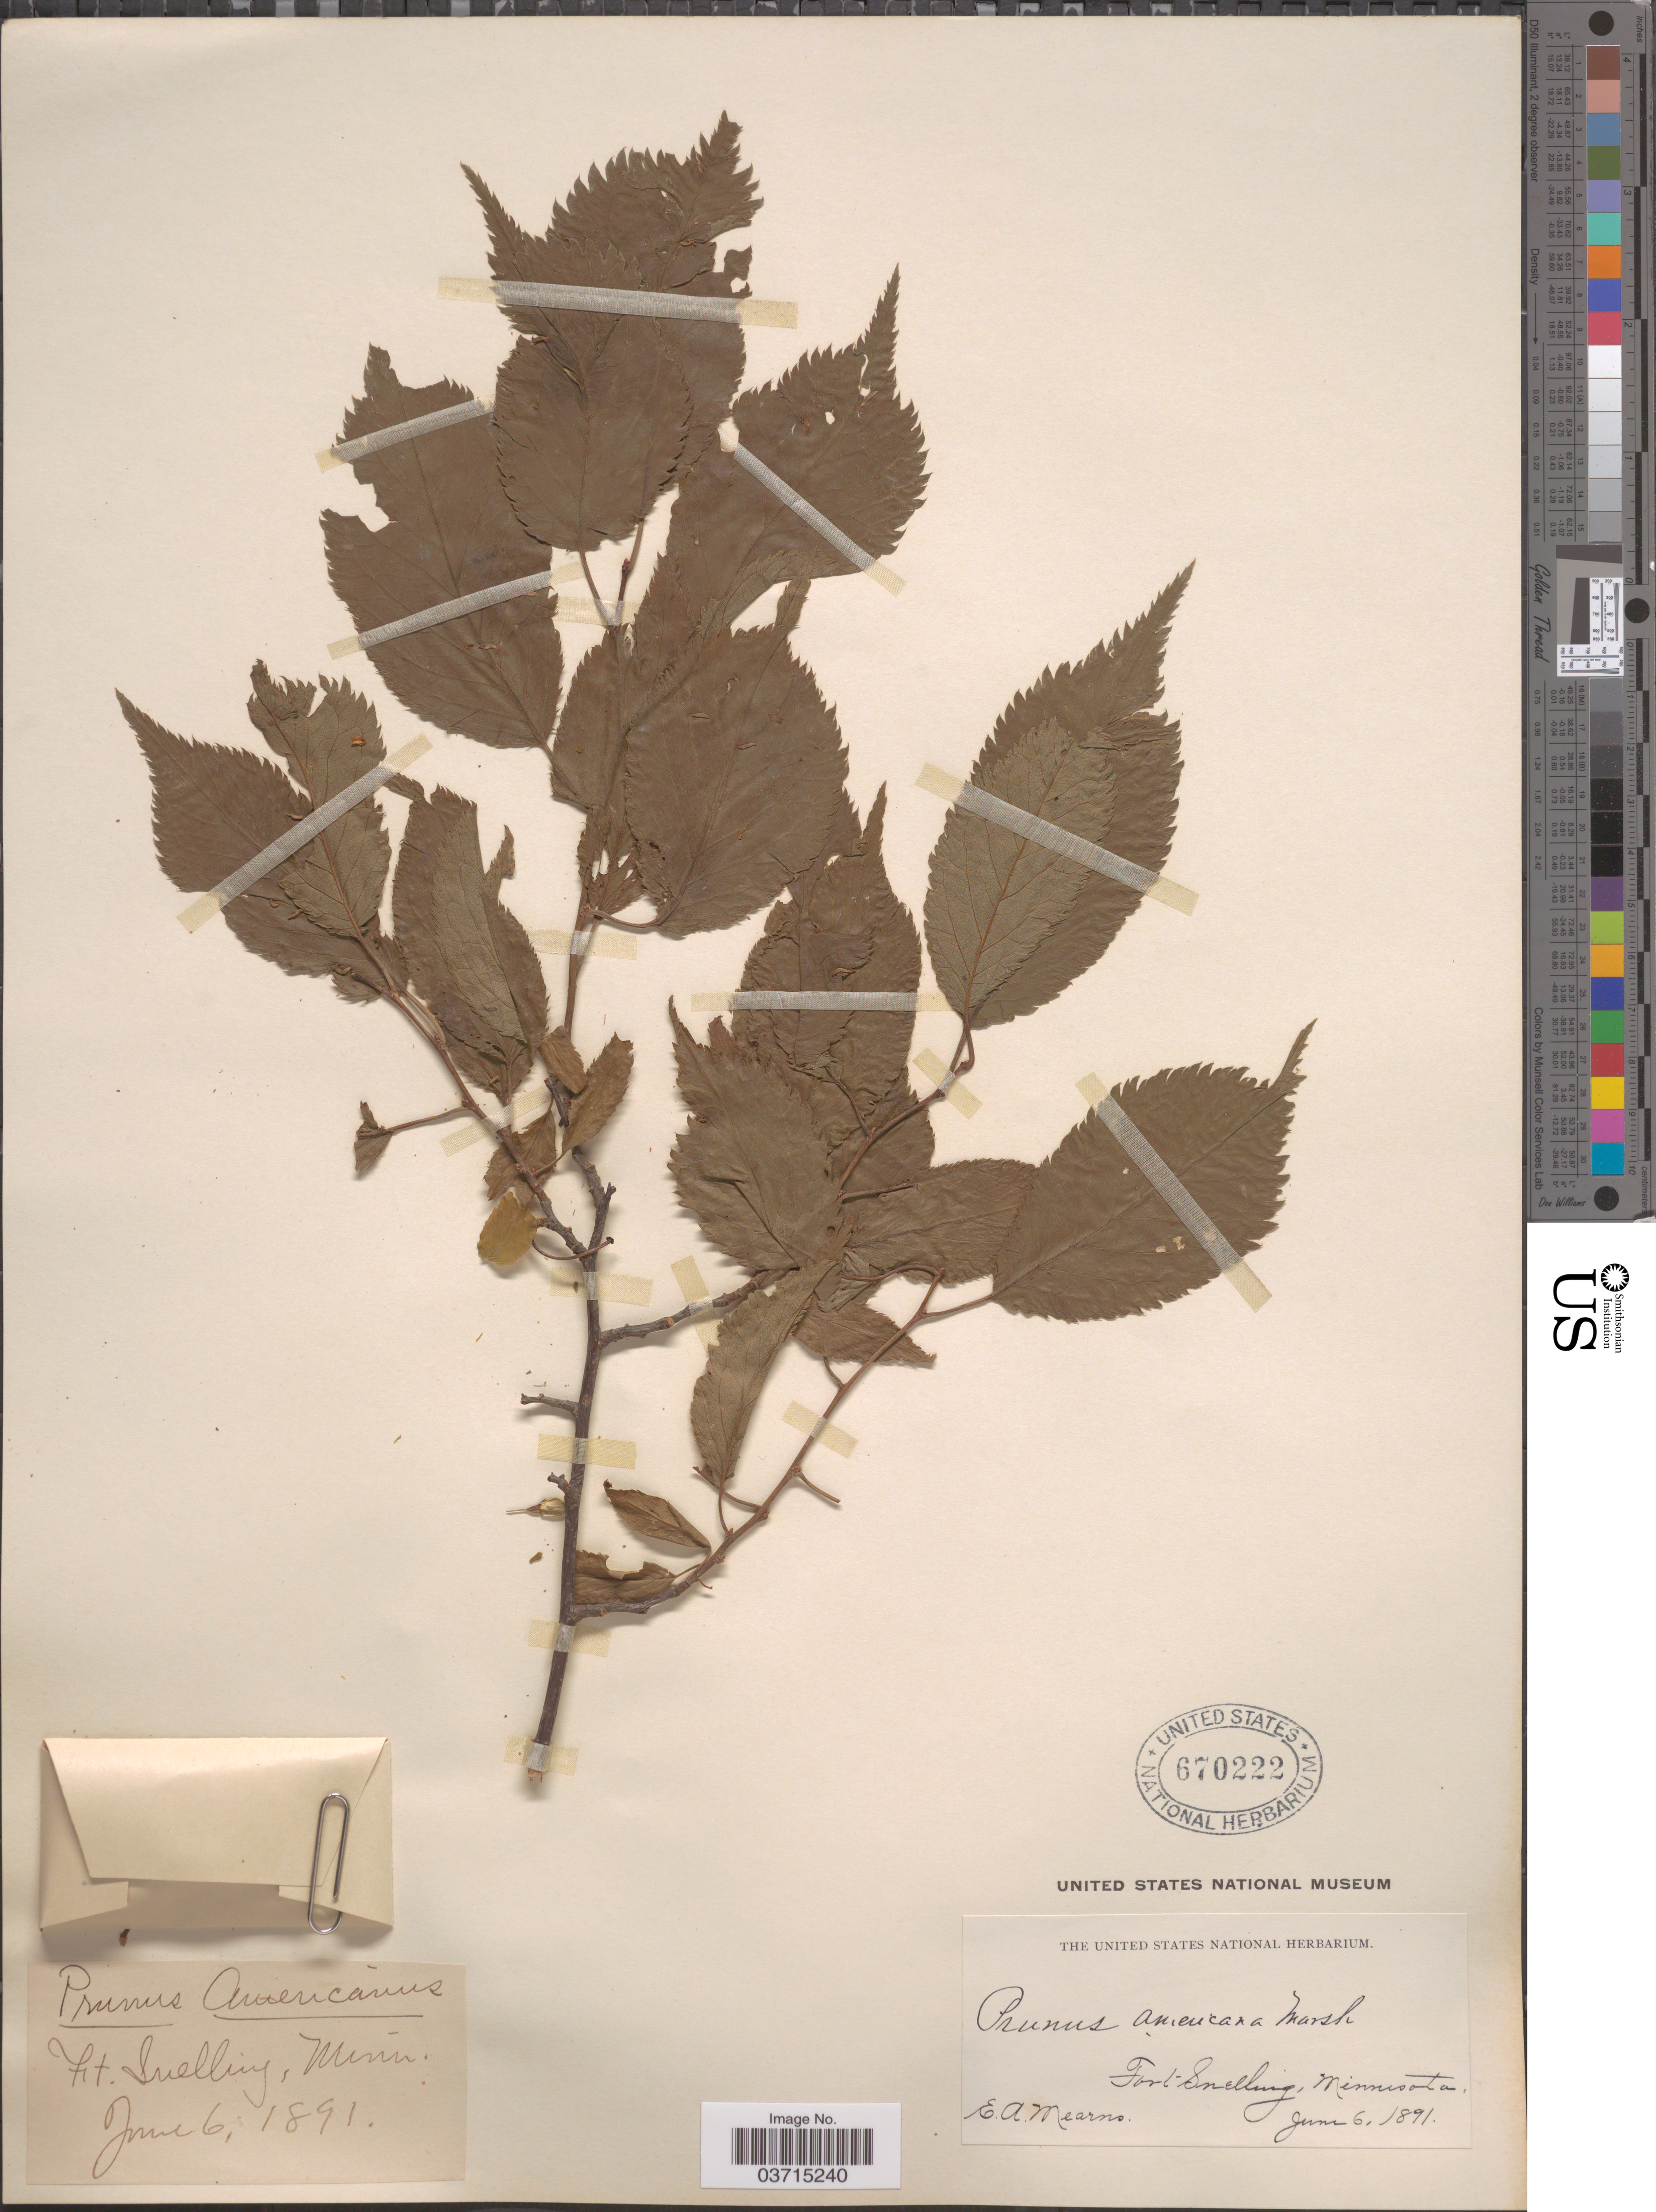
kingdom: Plantae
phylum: Tracheophyta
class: Magnoliopsida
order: Rosales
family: Rosaceae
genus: Prunus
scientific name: Prunus americana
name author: Marshall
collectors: E. A. Mearns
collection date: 1891-06-06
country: United States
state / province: Minnesota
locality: Fort Snelling.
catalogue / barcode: US 670222